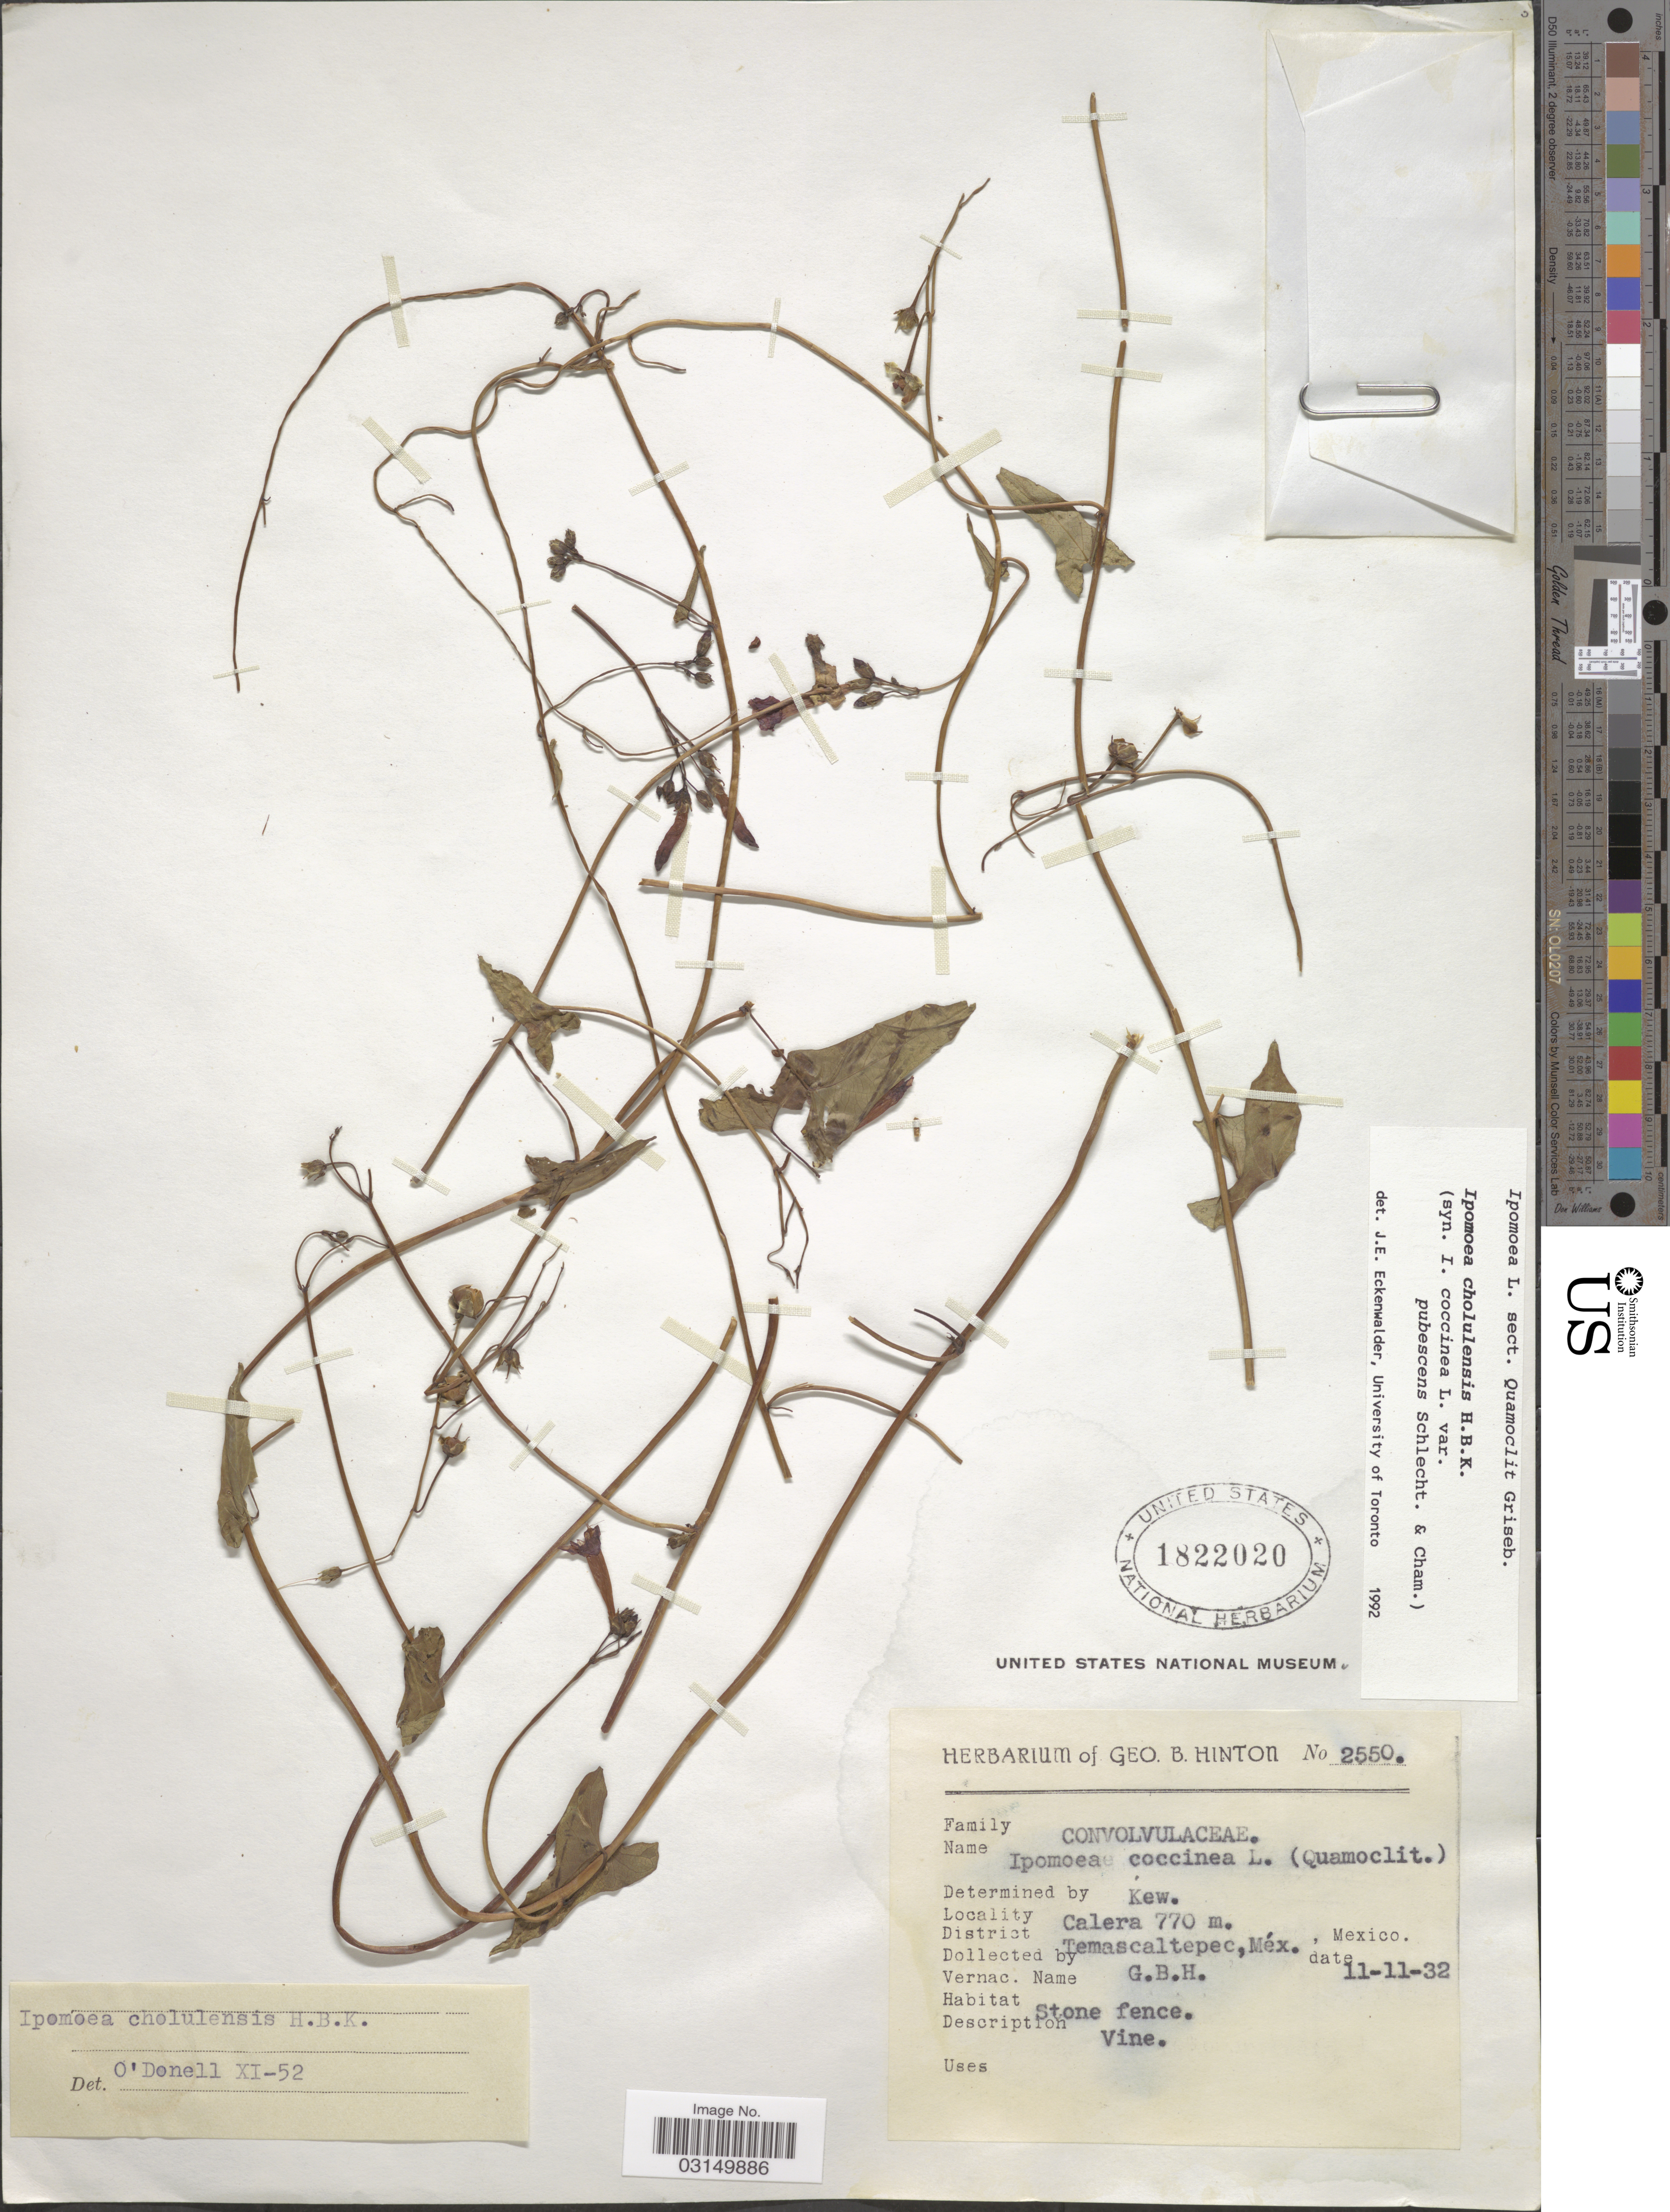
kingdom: Plantae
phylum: Tracheophyta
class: Magnoliopsida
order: Solanales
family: Convolvulaceae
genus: Ipomoea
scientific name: Ipomoea cholulensis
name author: Kunth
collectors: G. B. Hinton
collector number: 2550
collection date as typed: Transcribed d/m/y: 11/11/32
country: Mexico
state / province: México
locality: Calera, District Temascaltepec, Méx., Mexico.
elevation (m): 770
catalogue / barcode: US 1822020